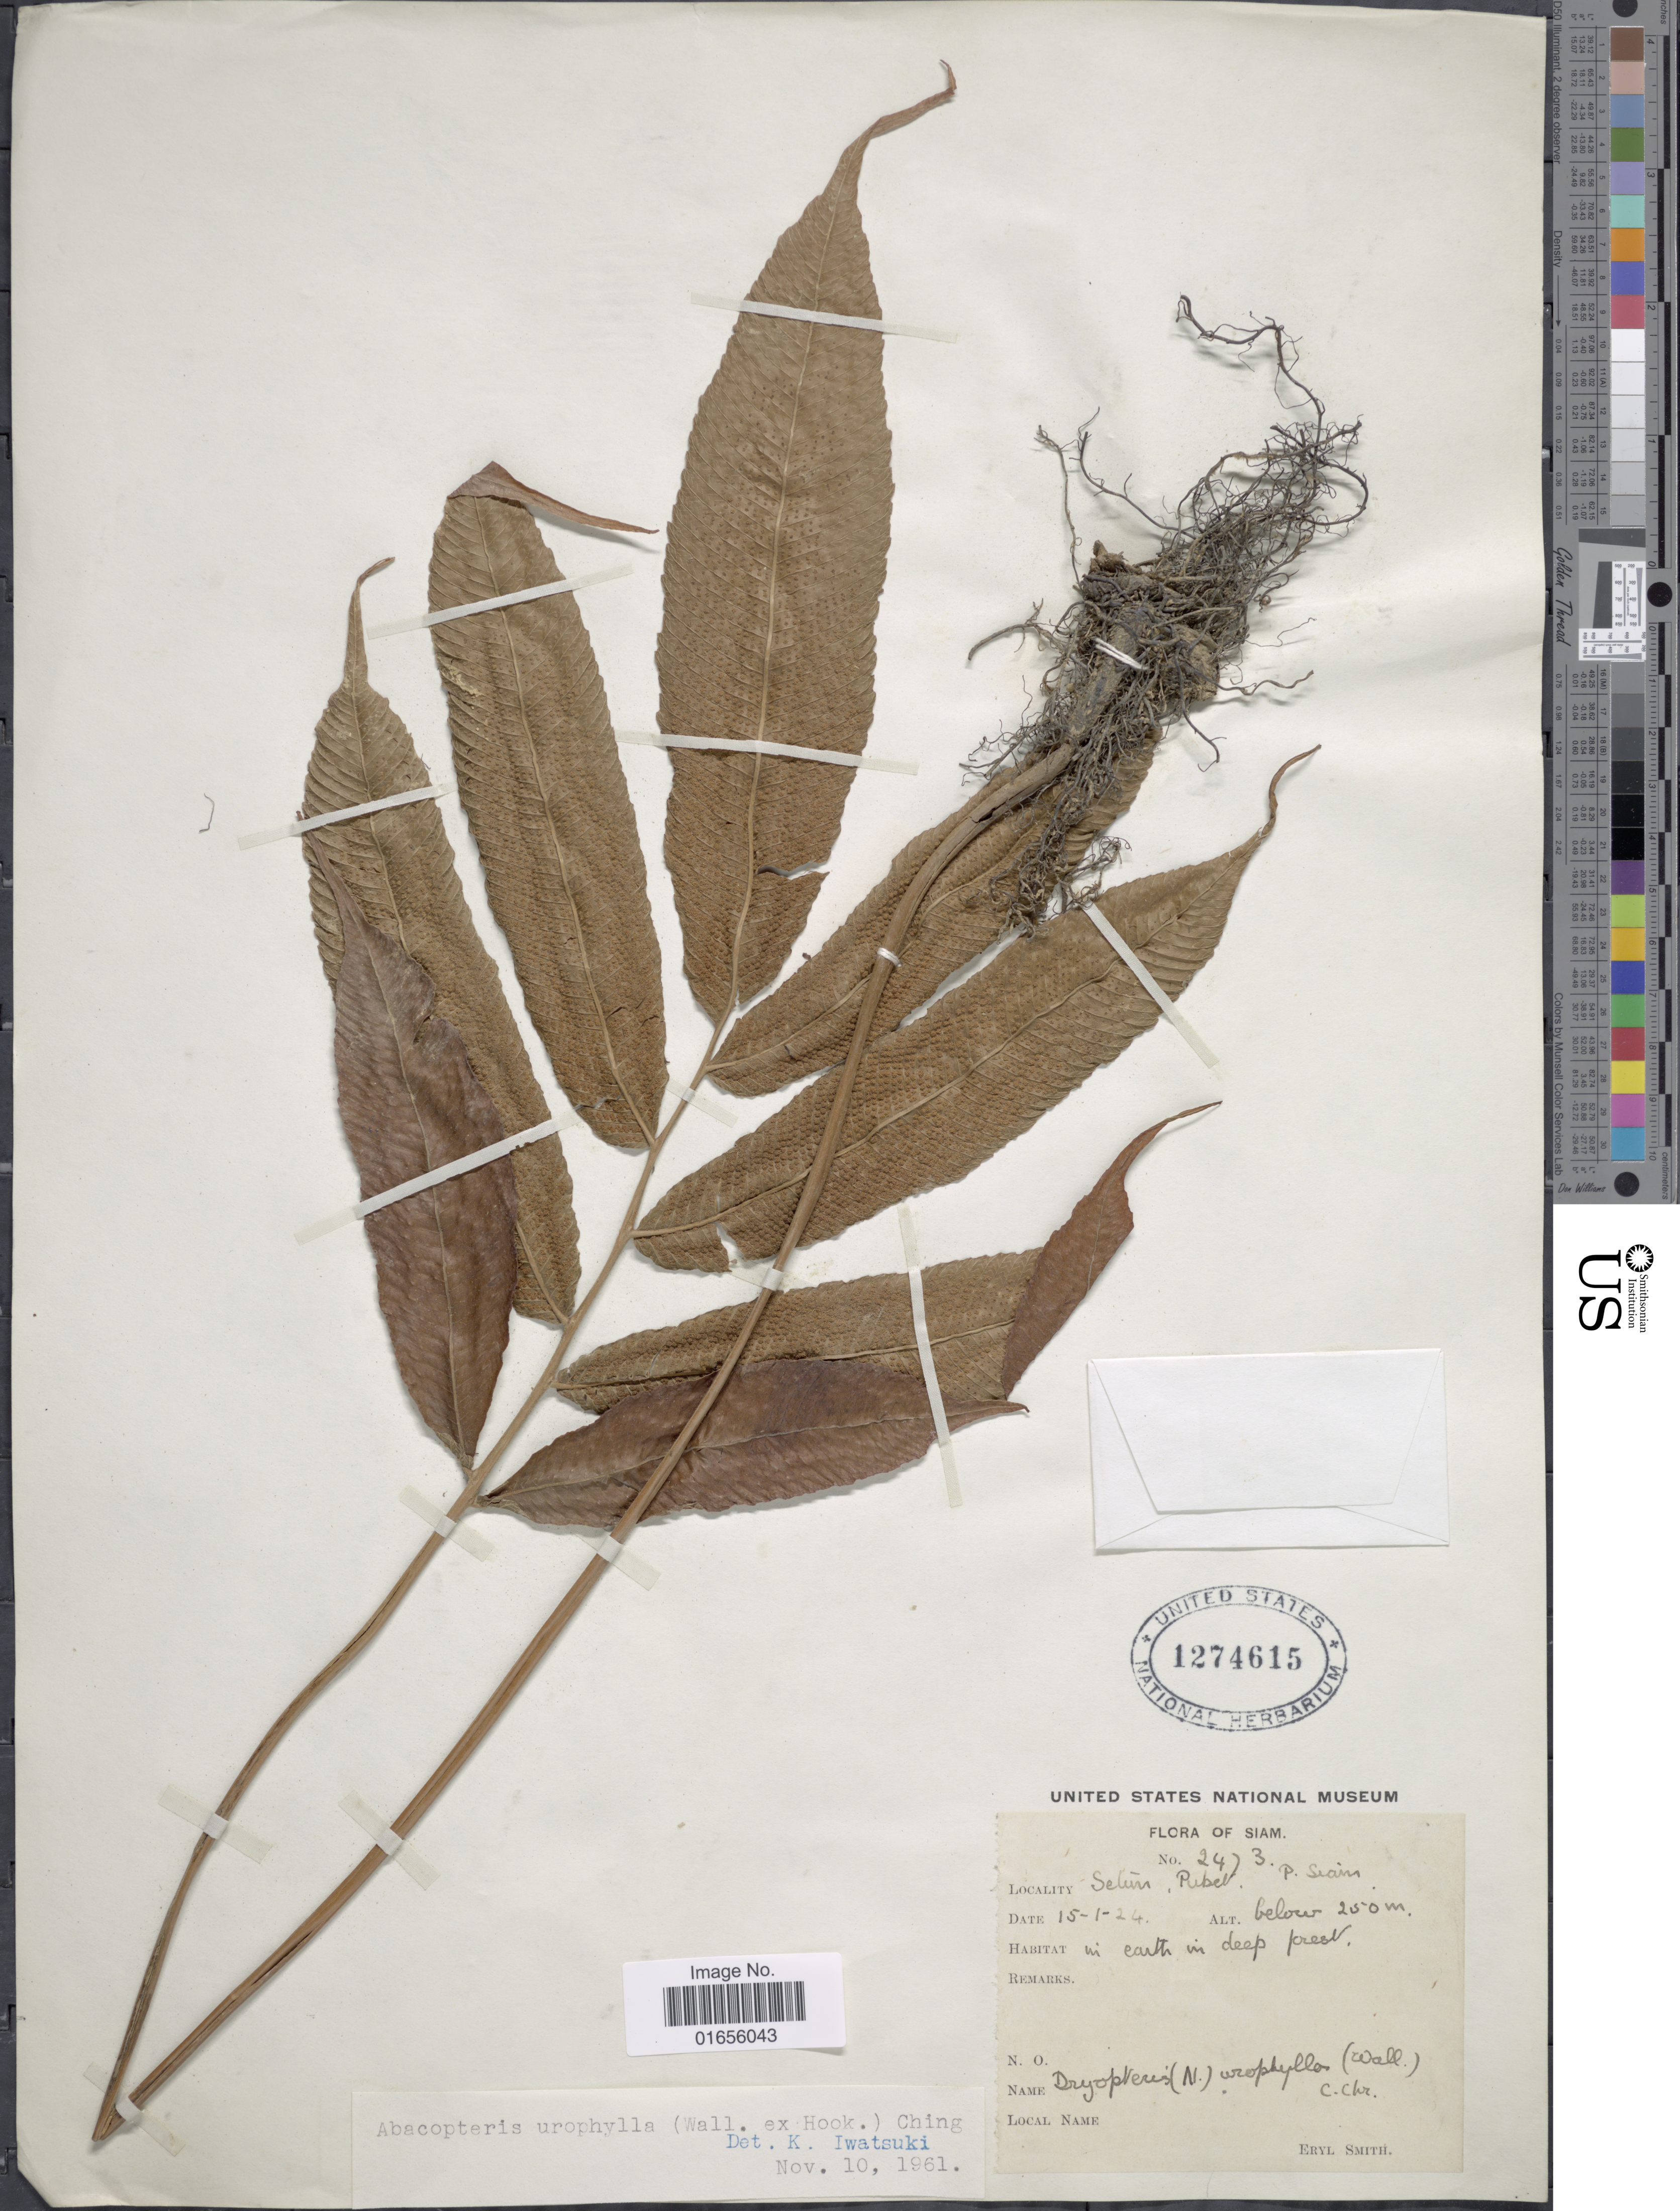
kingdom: Plantae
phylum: Tracheophyta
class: Polypodiopsida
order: Polypodiales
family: Thelypteridaceae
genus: Pronephrium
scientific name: Pronephrium repandum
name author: (Fée) Holttum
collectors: C. E. Smith Jr.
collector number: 2473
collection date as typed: Transcribed d/m/y: 15/1/24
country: Thailand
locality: Siam, Selun, Rubel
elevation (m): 250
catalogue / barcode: US 1274615